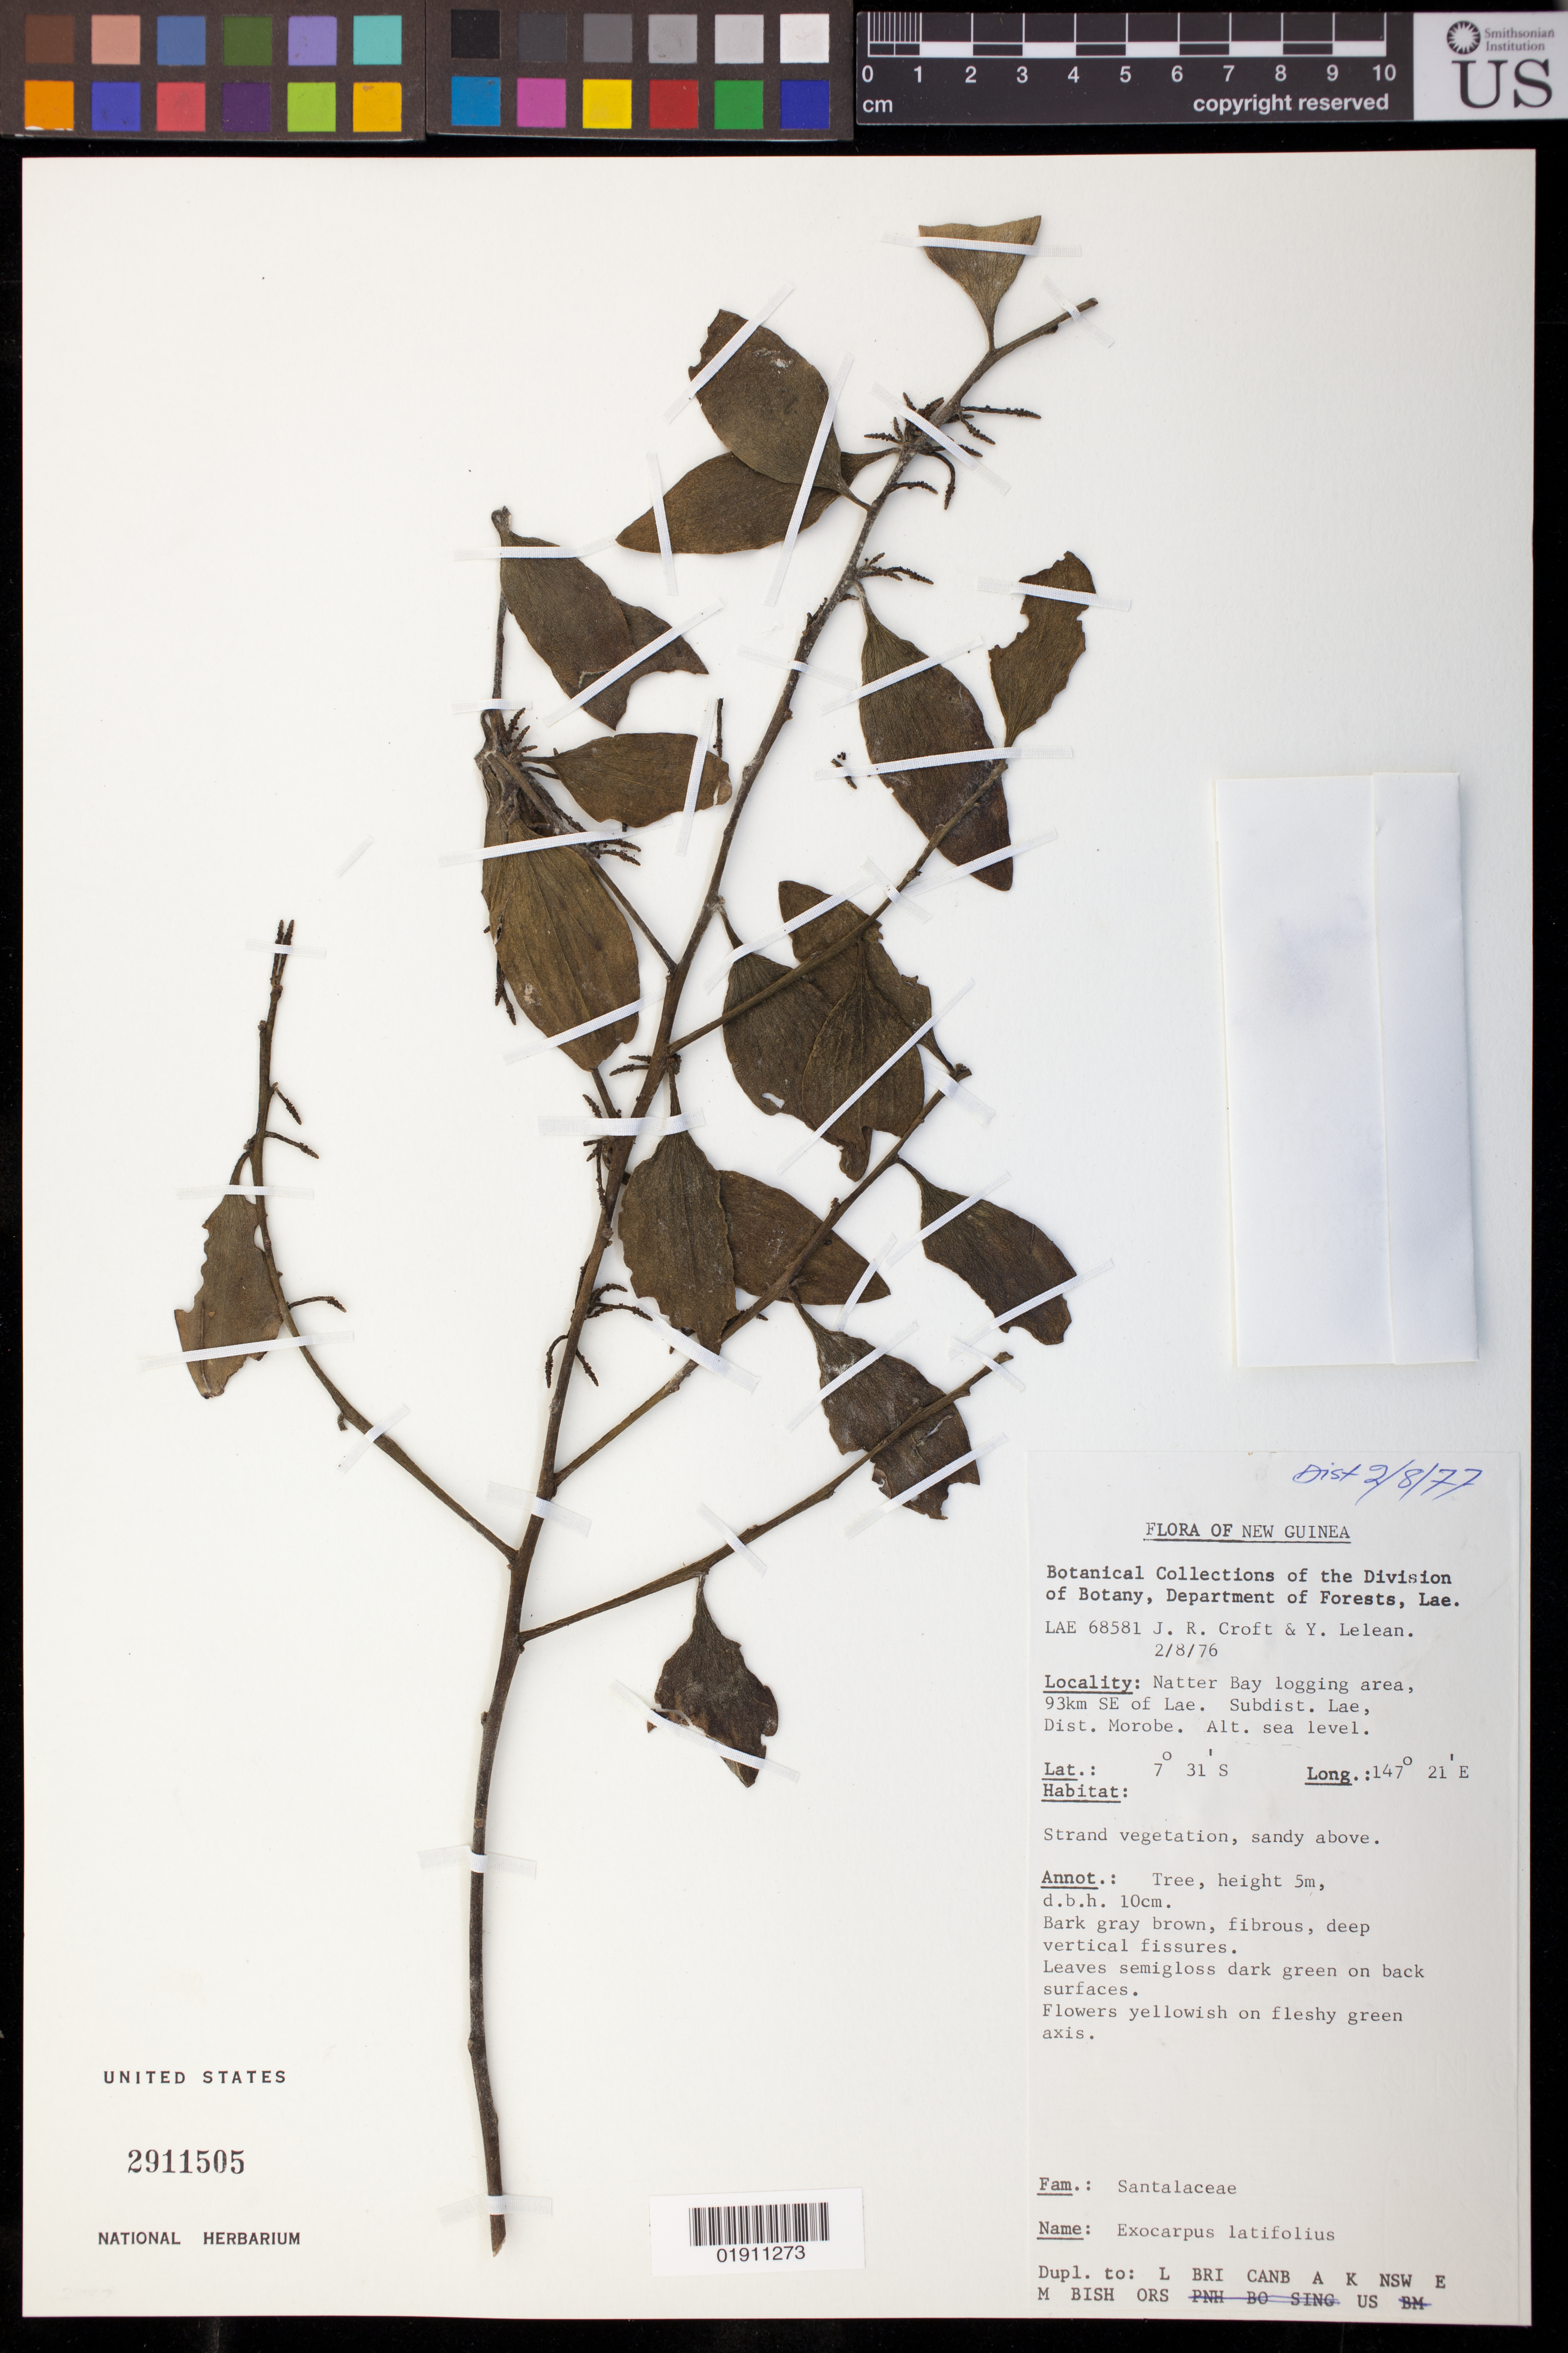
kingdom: Plantae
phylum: Tracheophyta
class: Magnoliopsida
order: Santalales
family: Santalaceae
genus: Exocarpos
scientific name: Exocarpos latifolius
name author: R. Br.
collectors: J. R. Croft & Y. Lelean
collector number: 68581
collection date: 1976-02-08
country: Papua New Guinea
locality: Natter Bay logging area, 93 km SE of Lae. Subdistrict Lae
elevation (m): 0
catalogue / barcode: US 2911505